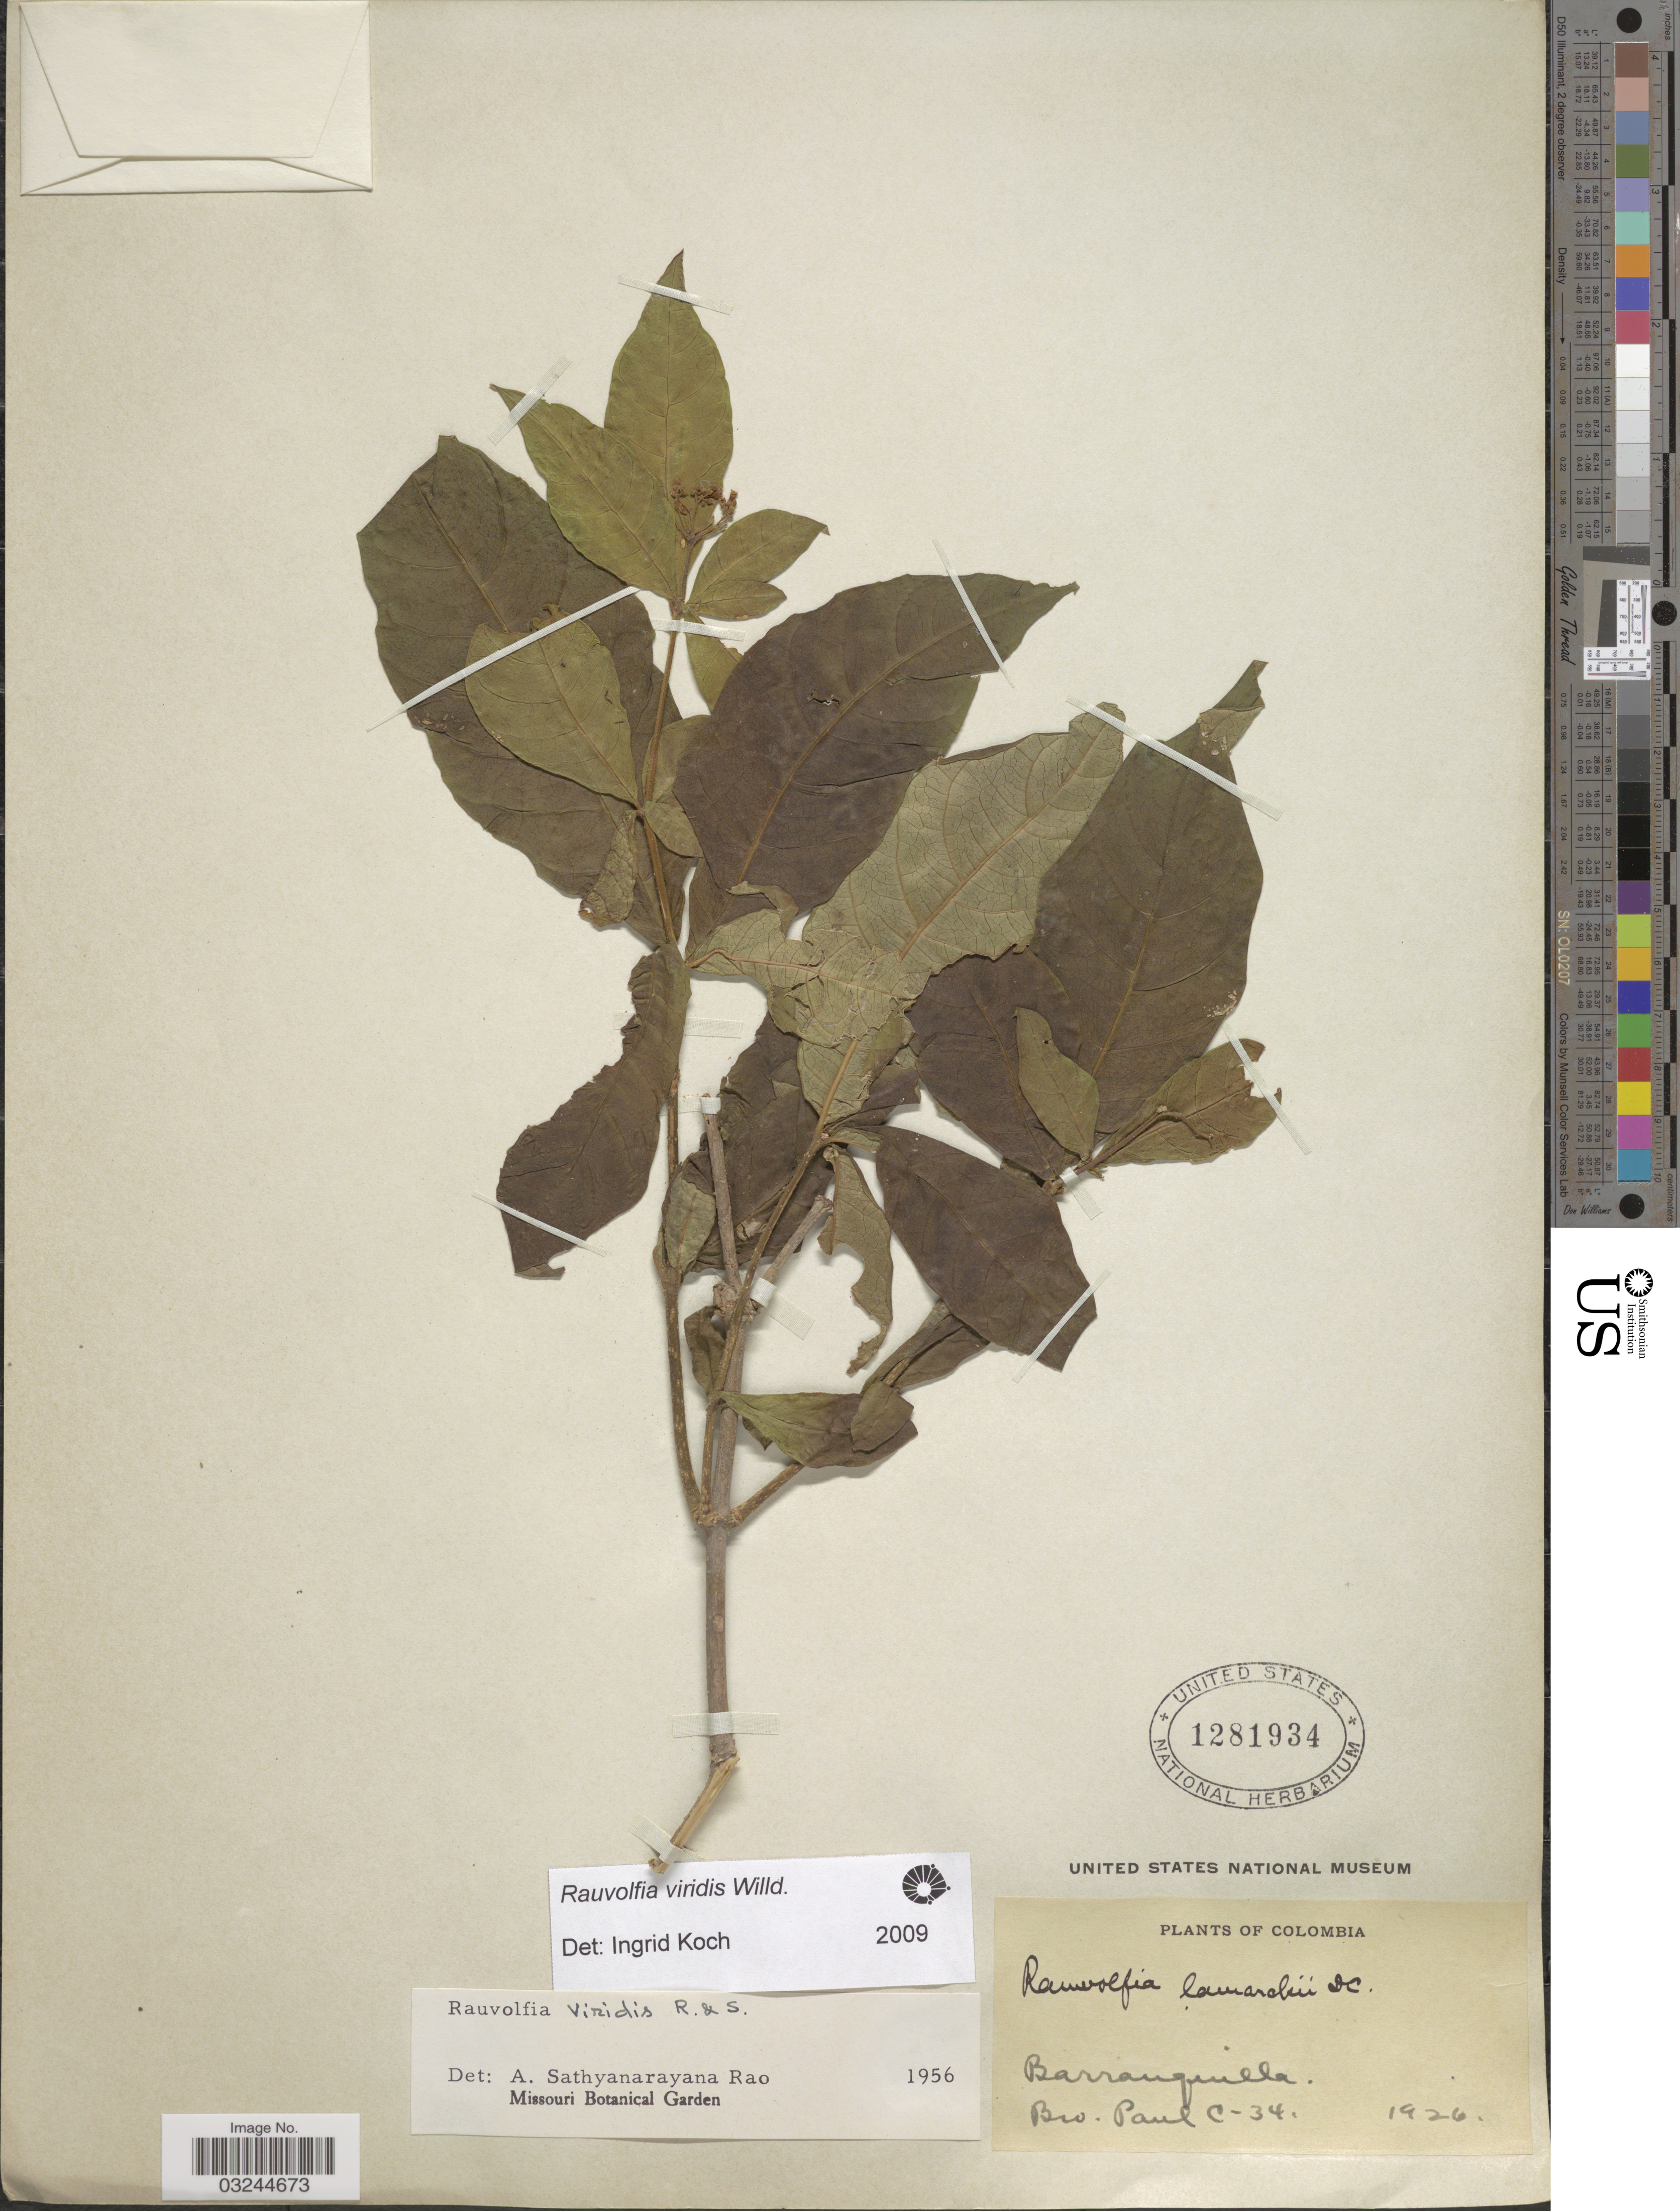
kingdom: Plantae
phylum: Tracheophyta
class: Magnoliopsida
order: Gentianales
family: Apocynaceae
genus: Rauvolfia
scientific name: Rauvolfia viridis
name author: Willd. ex Roem. & Schult.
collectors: B. Paul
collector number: C-34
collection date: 1926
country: Colombia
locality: Barranquilla.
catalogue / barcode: US 1281934